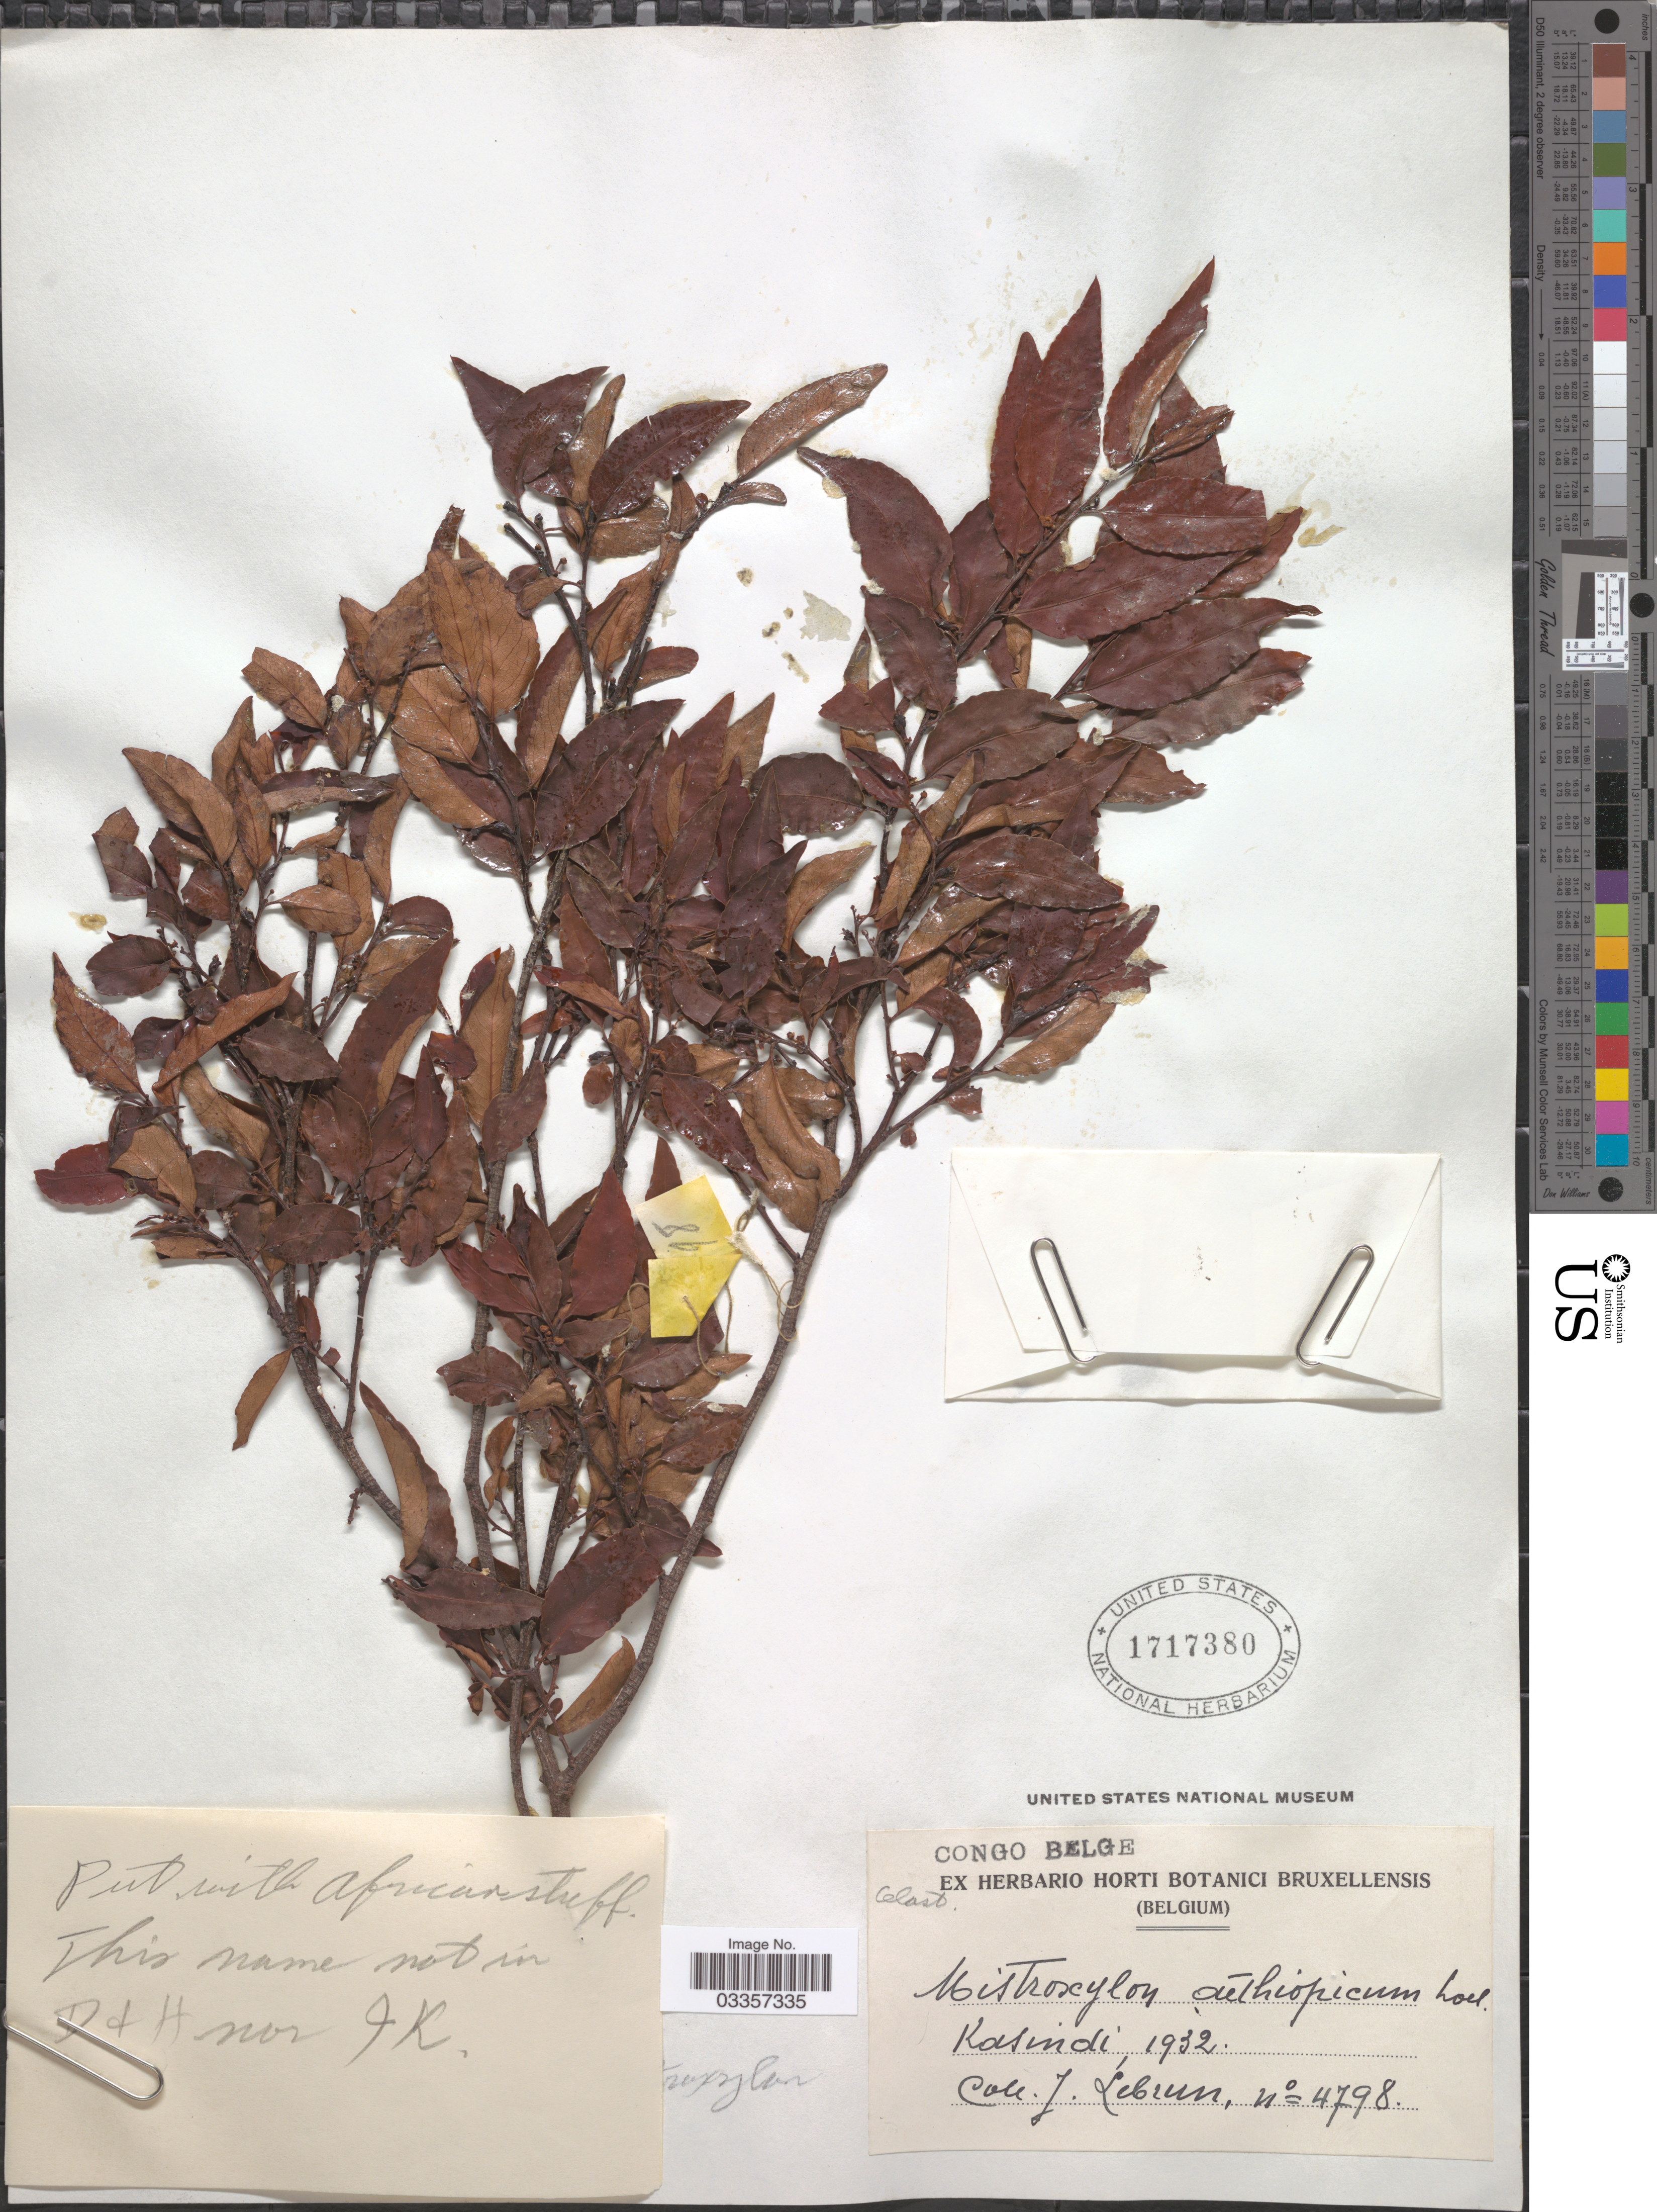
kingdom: Plantae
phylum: Tracheophyta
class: Magnoliopsida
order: Celastrales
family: Celastraceae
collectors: J. A. Lebrun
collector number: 4798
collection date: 1932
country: Congo, Democratic Republic of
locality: Congo Belge. Kasindi.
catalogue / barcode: US 1717380